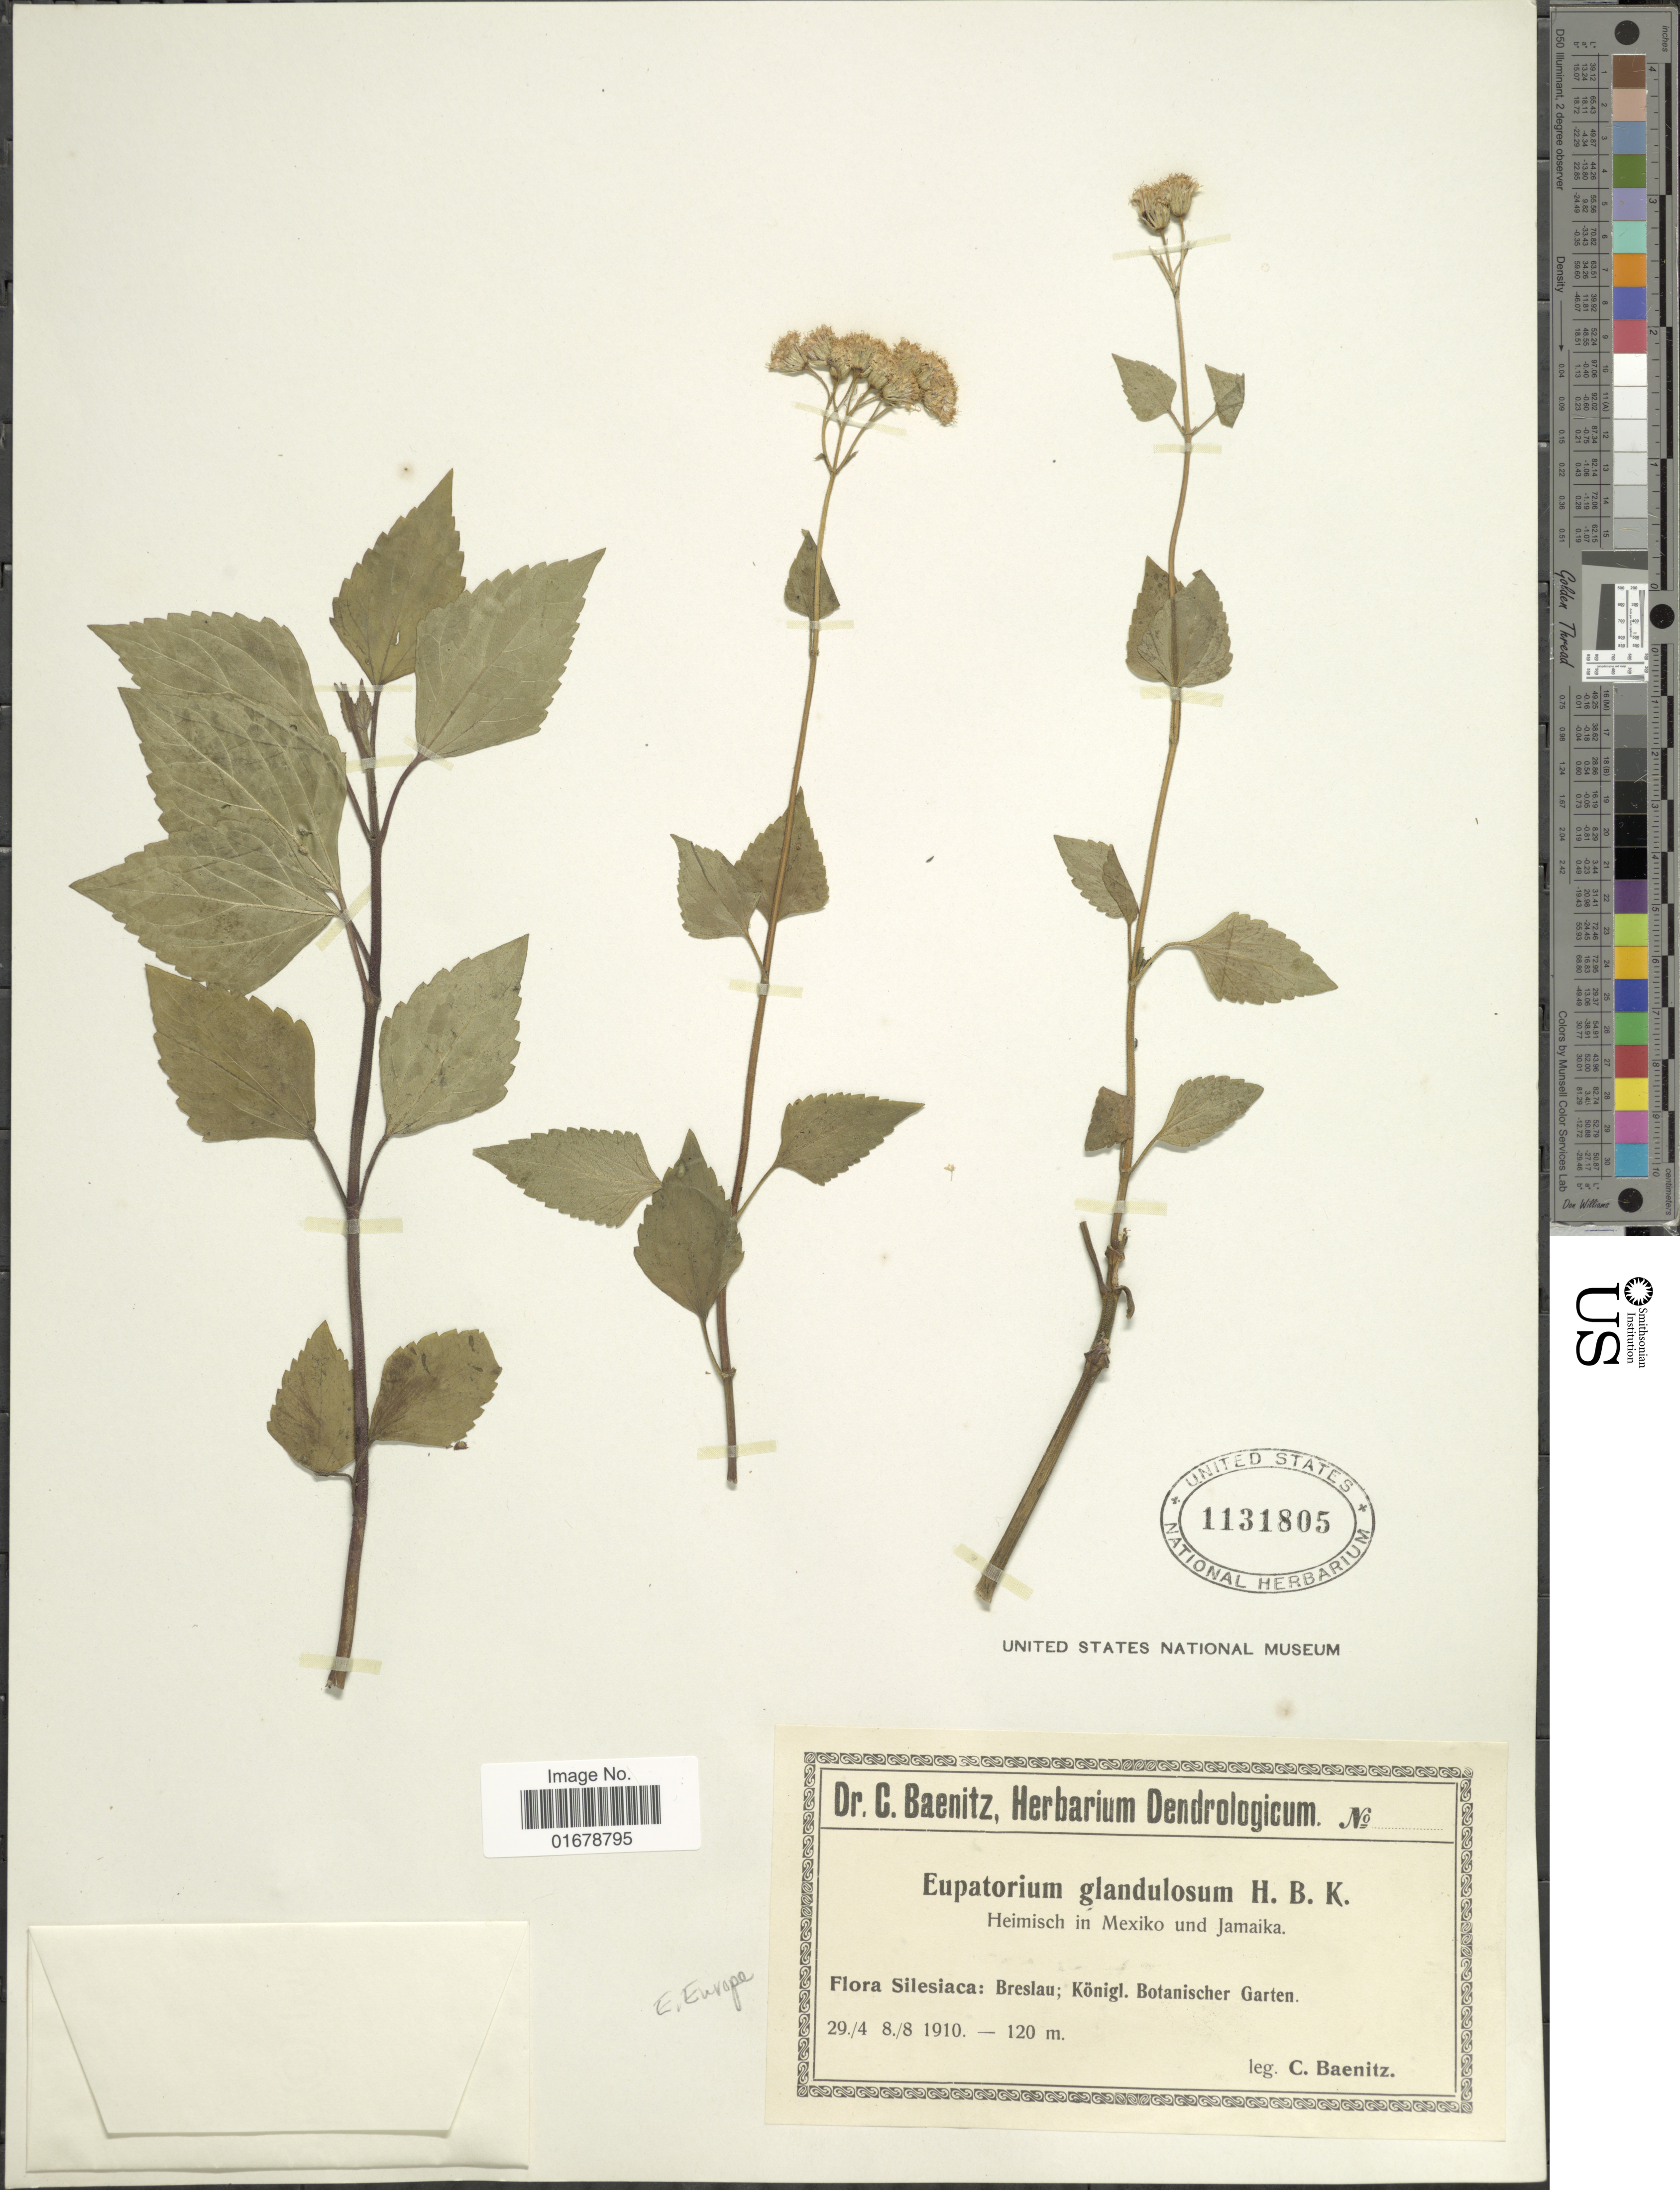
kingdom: Plantae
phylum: Tracheophyta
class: Magnoliopsida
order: Asterales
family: Asteraceae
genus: Ageratina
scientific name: Ageratina adenophora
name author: (Spreng.) R.M. King & H. Rob.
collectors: C. G. Baenitz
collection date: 1910-04-29/1910-08-08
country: Poland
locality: Silesiaca: Breslau; Konigl. Botanischer Garten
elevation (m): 120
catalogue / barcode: US 1131805